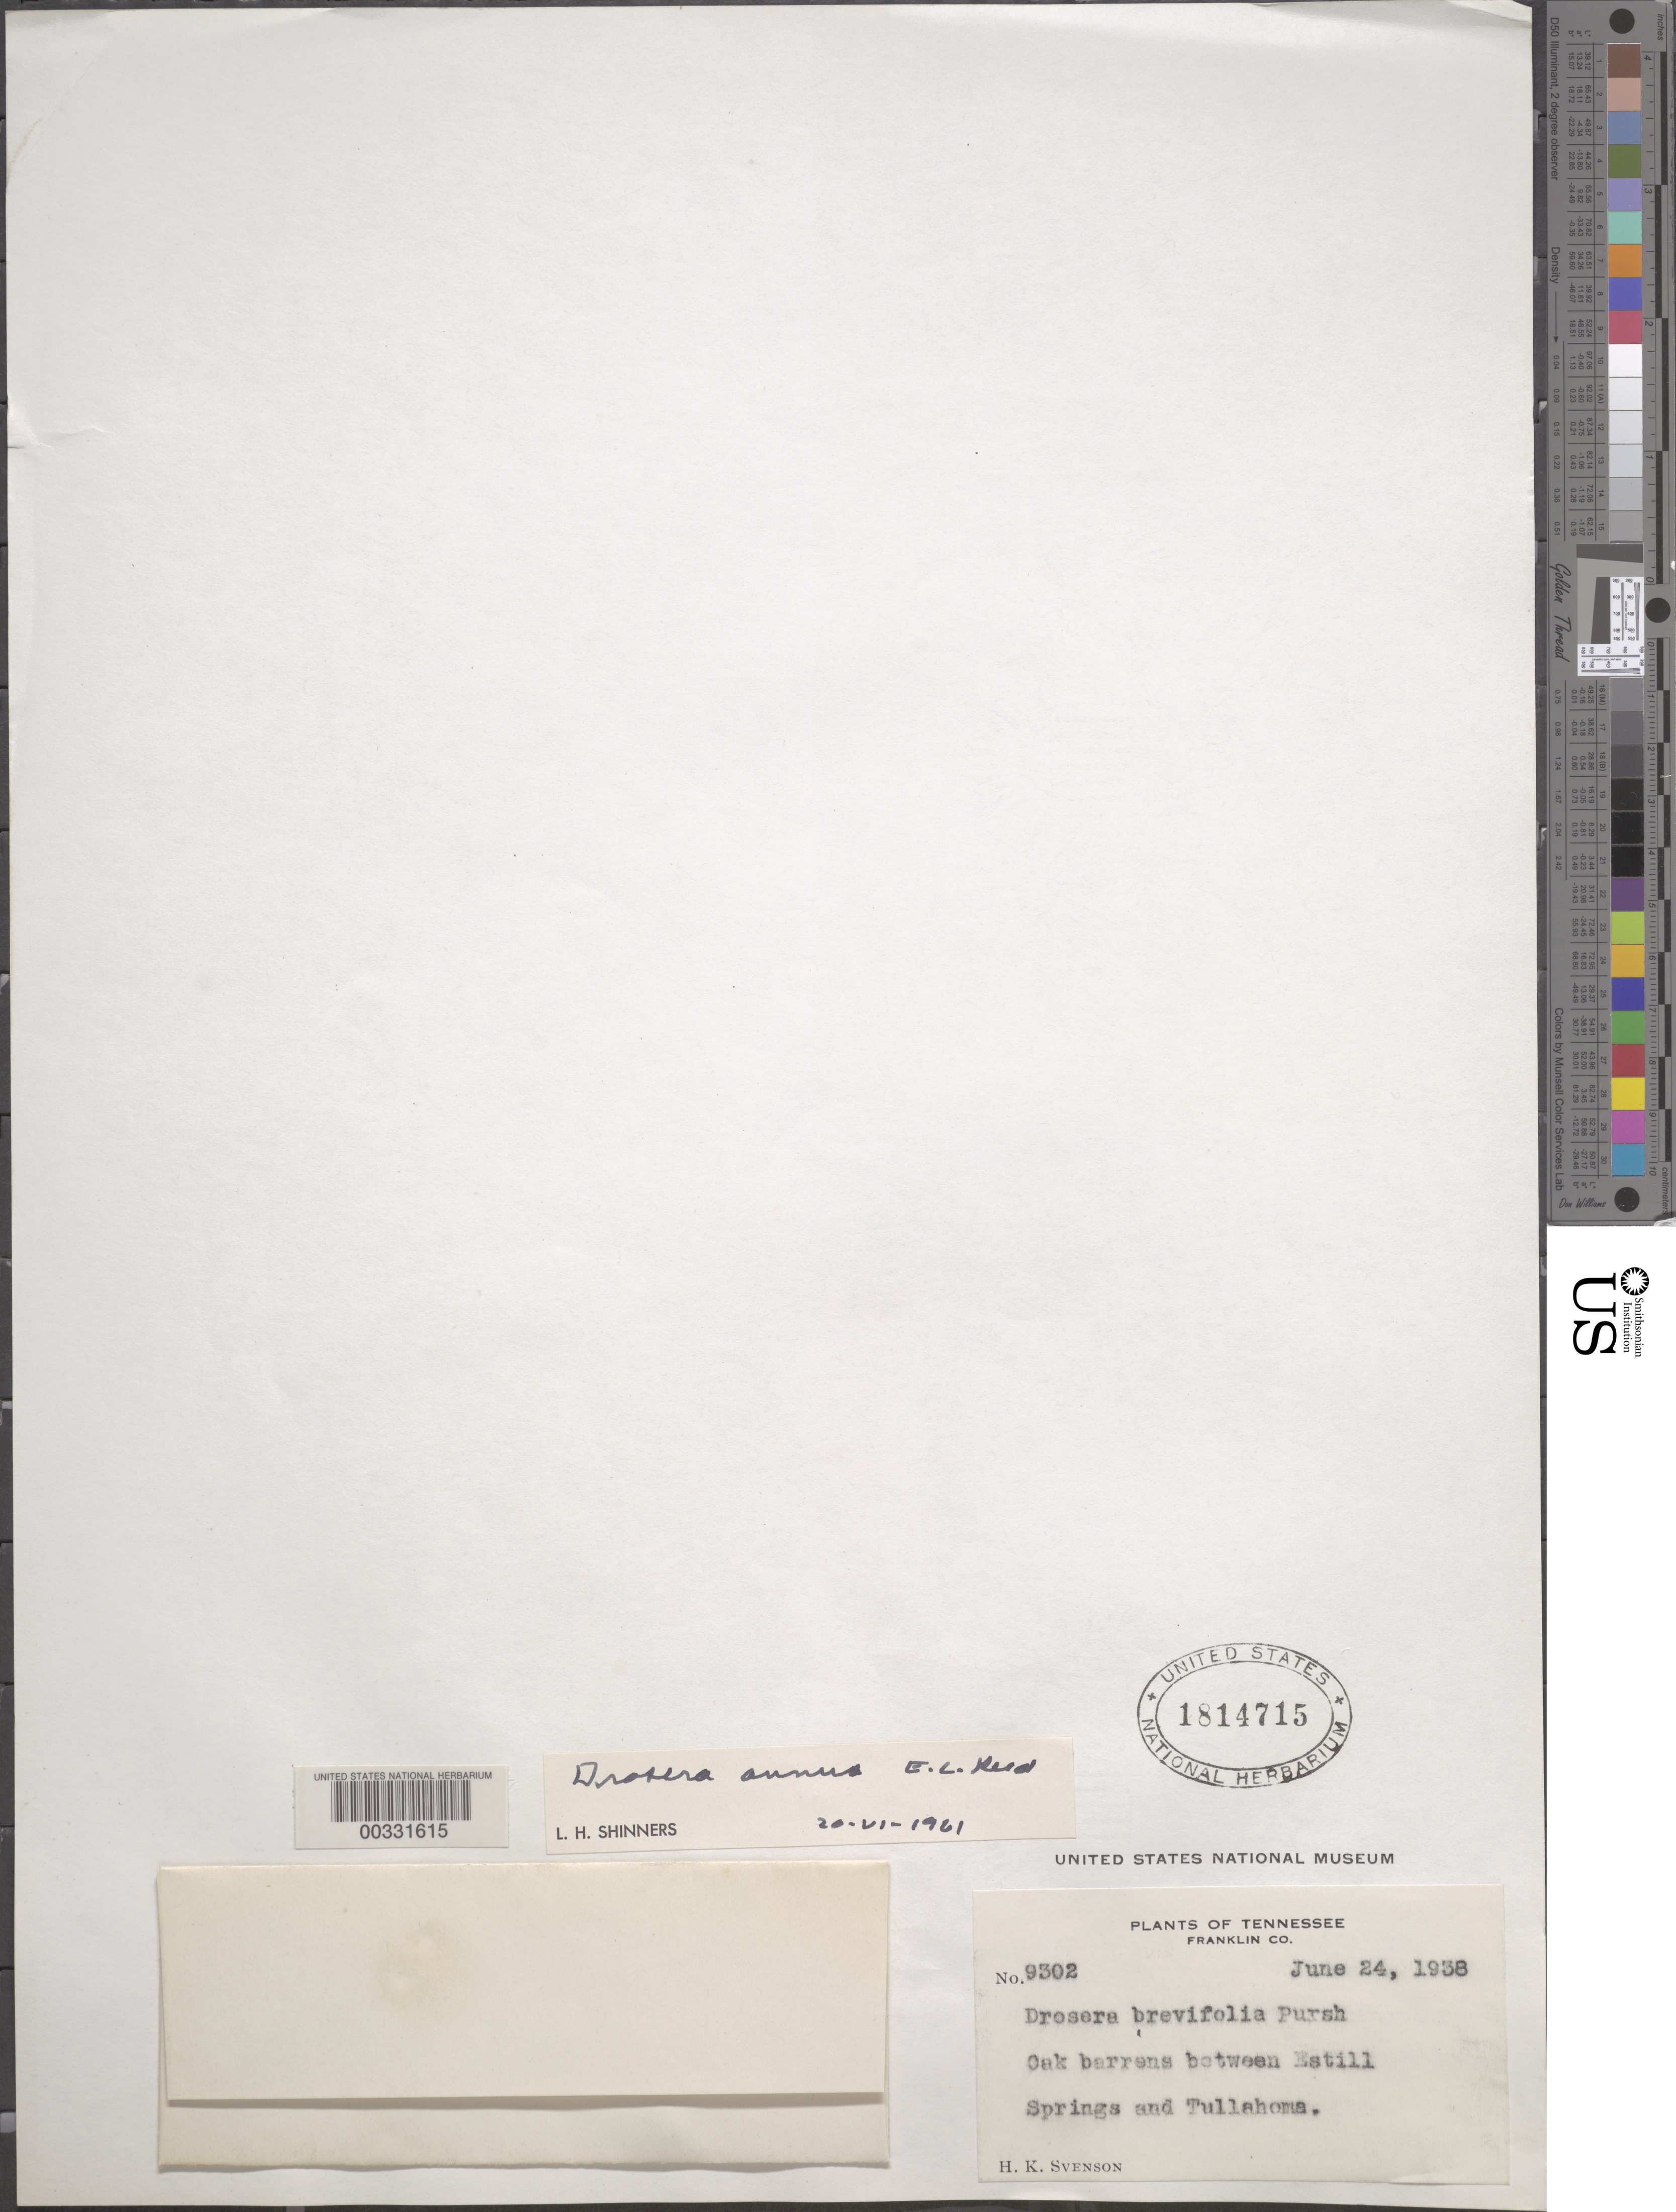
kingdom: Plantae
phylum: Tracheophyta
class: Magnoliopsida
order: Caryophyllales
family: Droseraceae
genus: Drosera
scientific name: Drosera annua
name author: E.L. Reed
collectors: H. Svenson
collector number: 9302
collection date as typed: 24 Jun 1938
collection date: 1938-06-24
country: United States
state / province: Tennessee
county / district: Franklin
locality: Oak barrens between estill springs and tullahoma.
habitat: Oak barrens.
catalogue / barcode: US 1814715